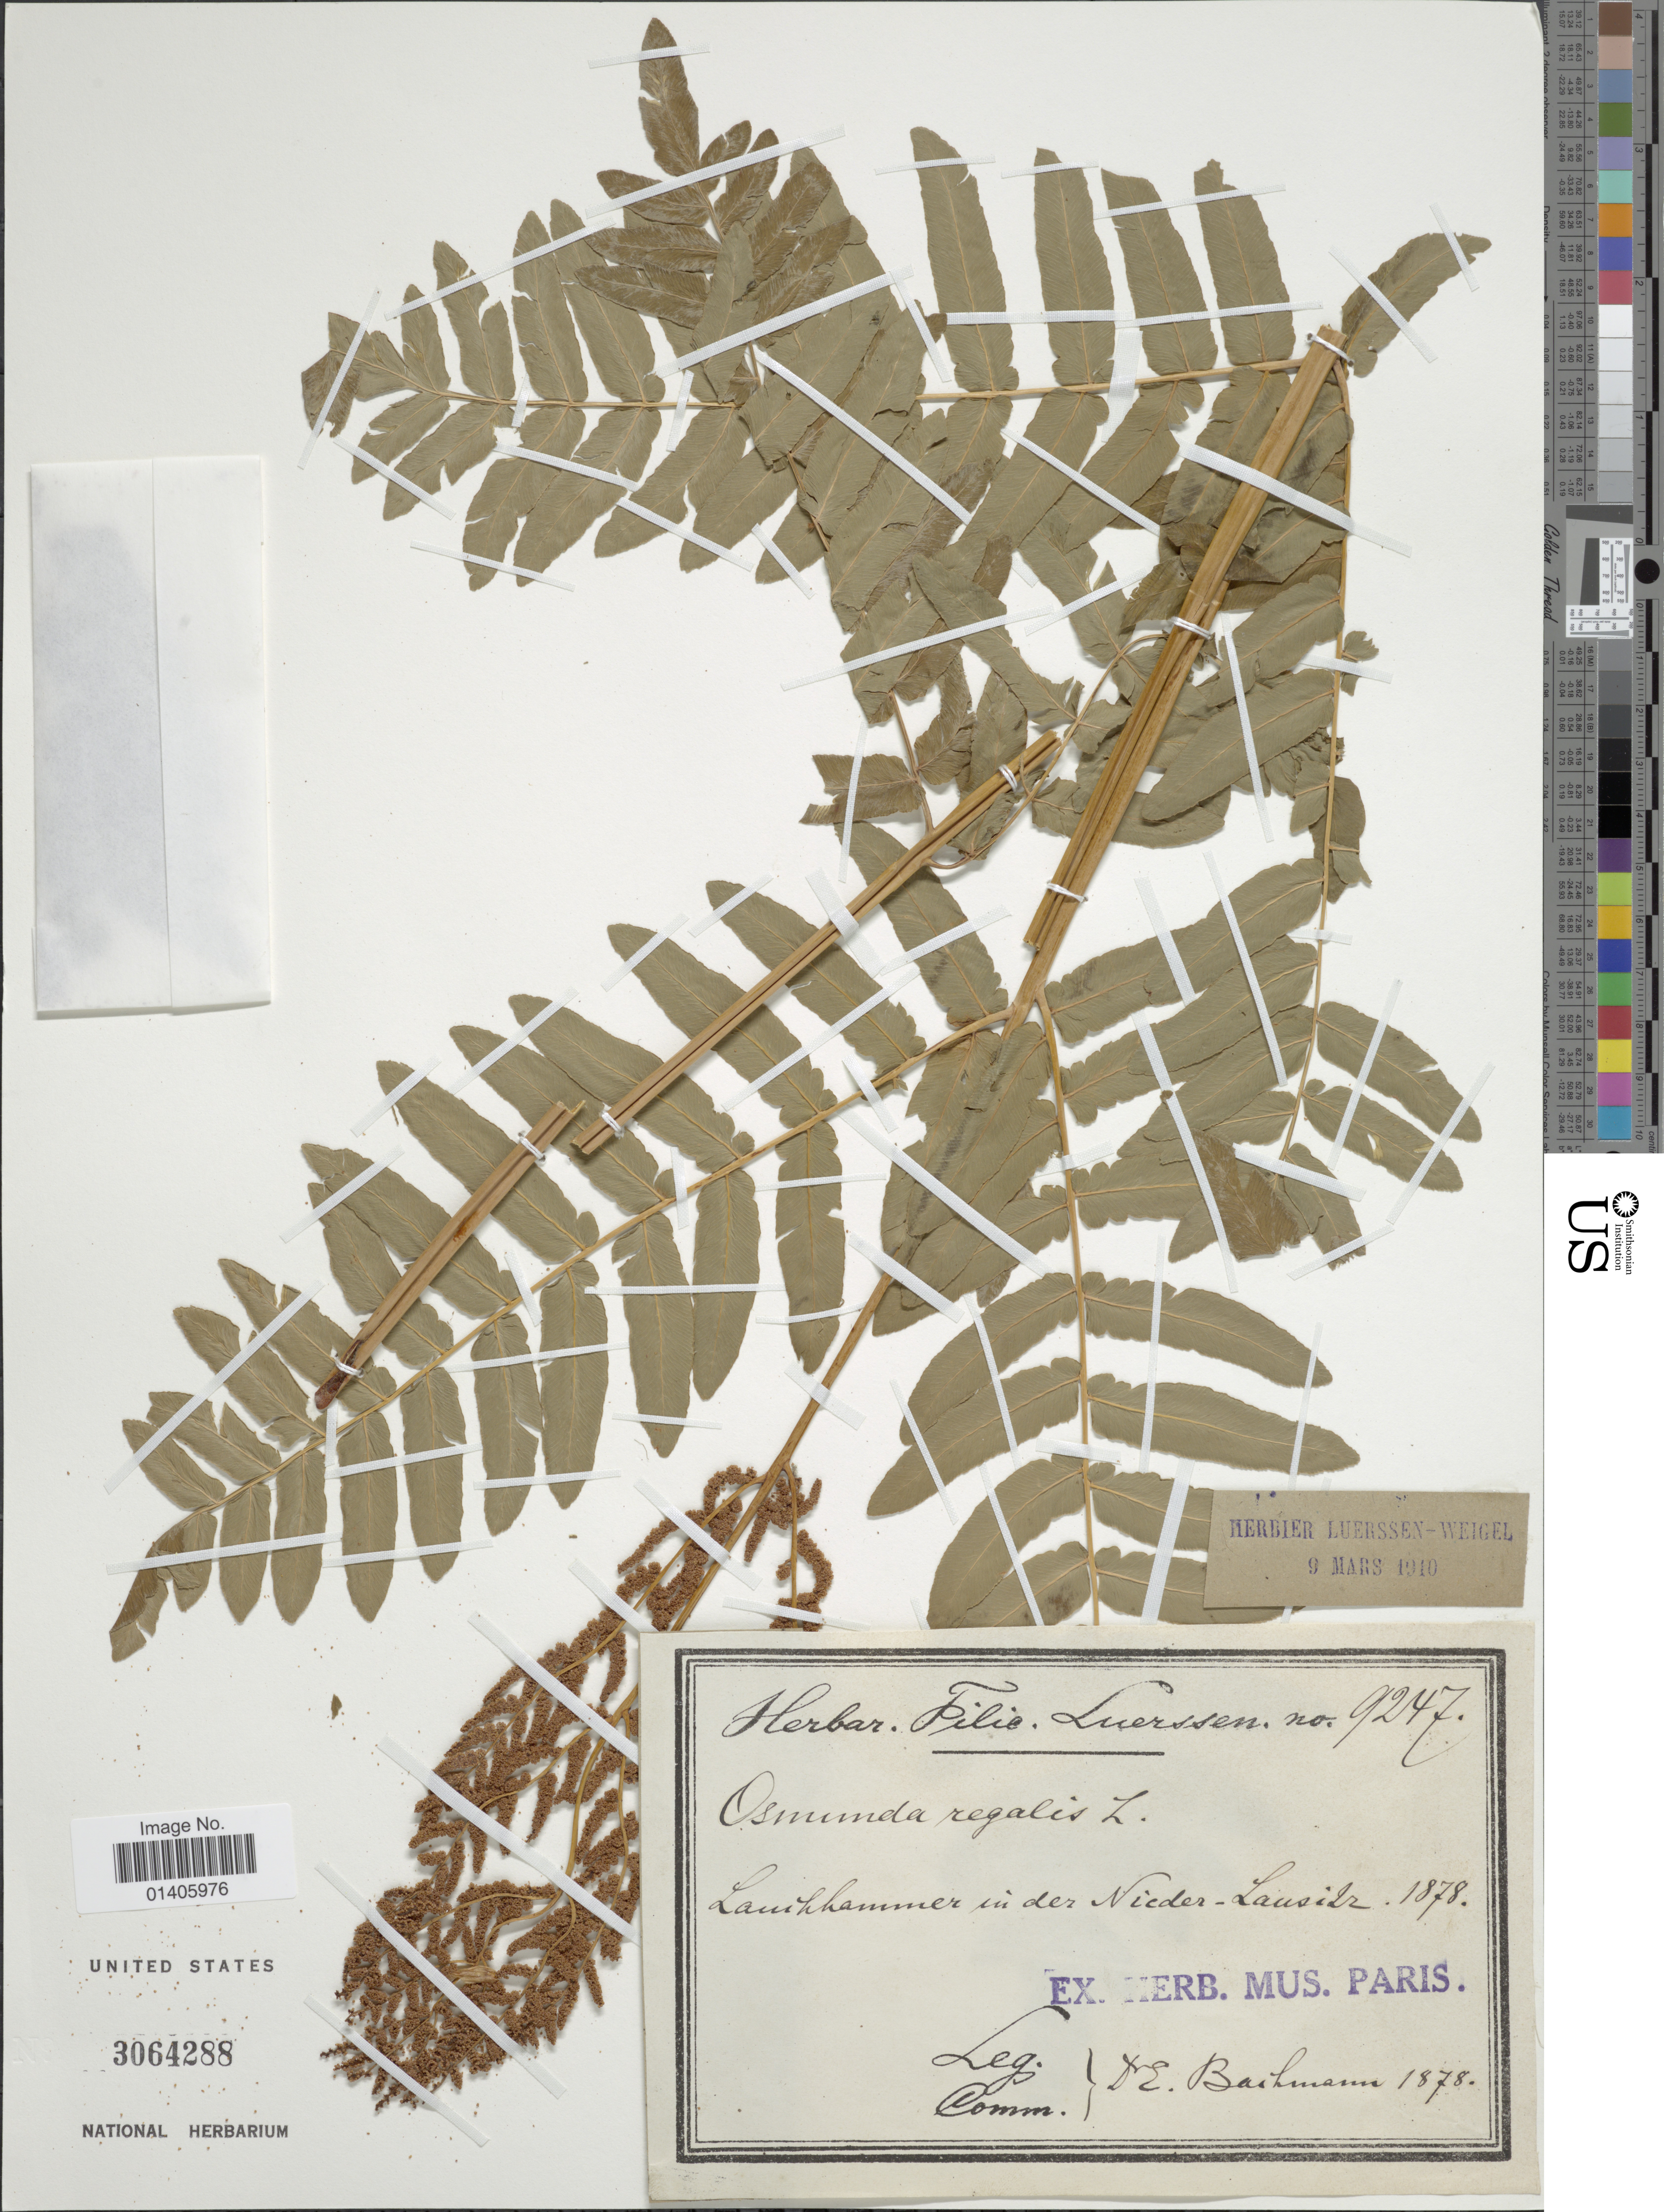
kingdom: Plantae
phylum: Tracheophyta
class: Polypodiopsida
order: Osmundales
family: Osmundaceae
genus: Osmunda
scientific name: Osmunda regalis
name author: L.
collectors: F. E. T. Bachmann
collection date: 1878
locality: Laushammer in der Nieder-lausitz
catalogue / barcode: US 3064288